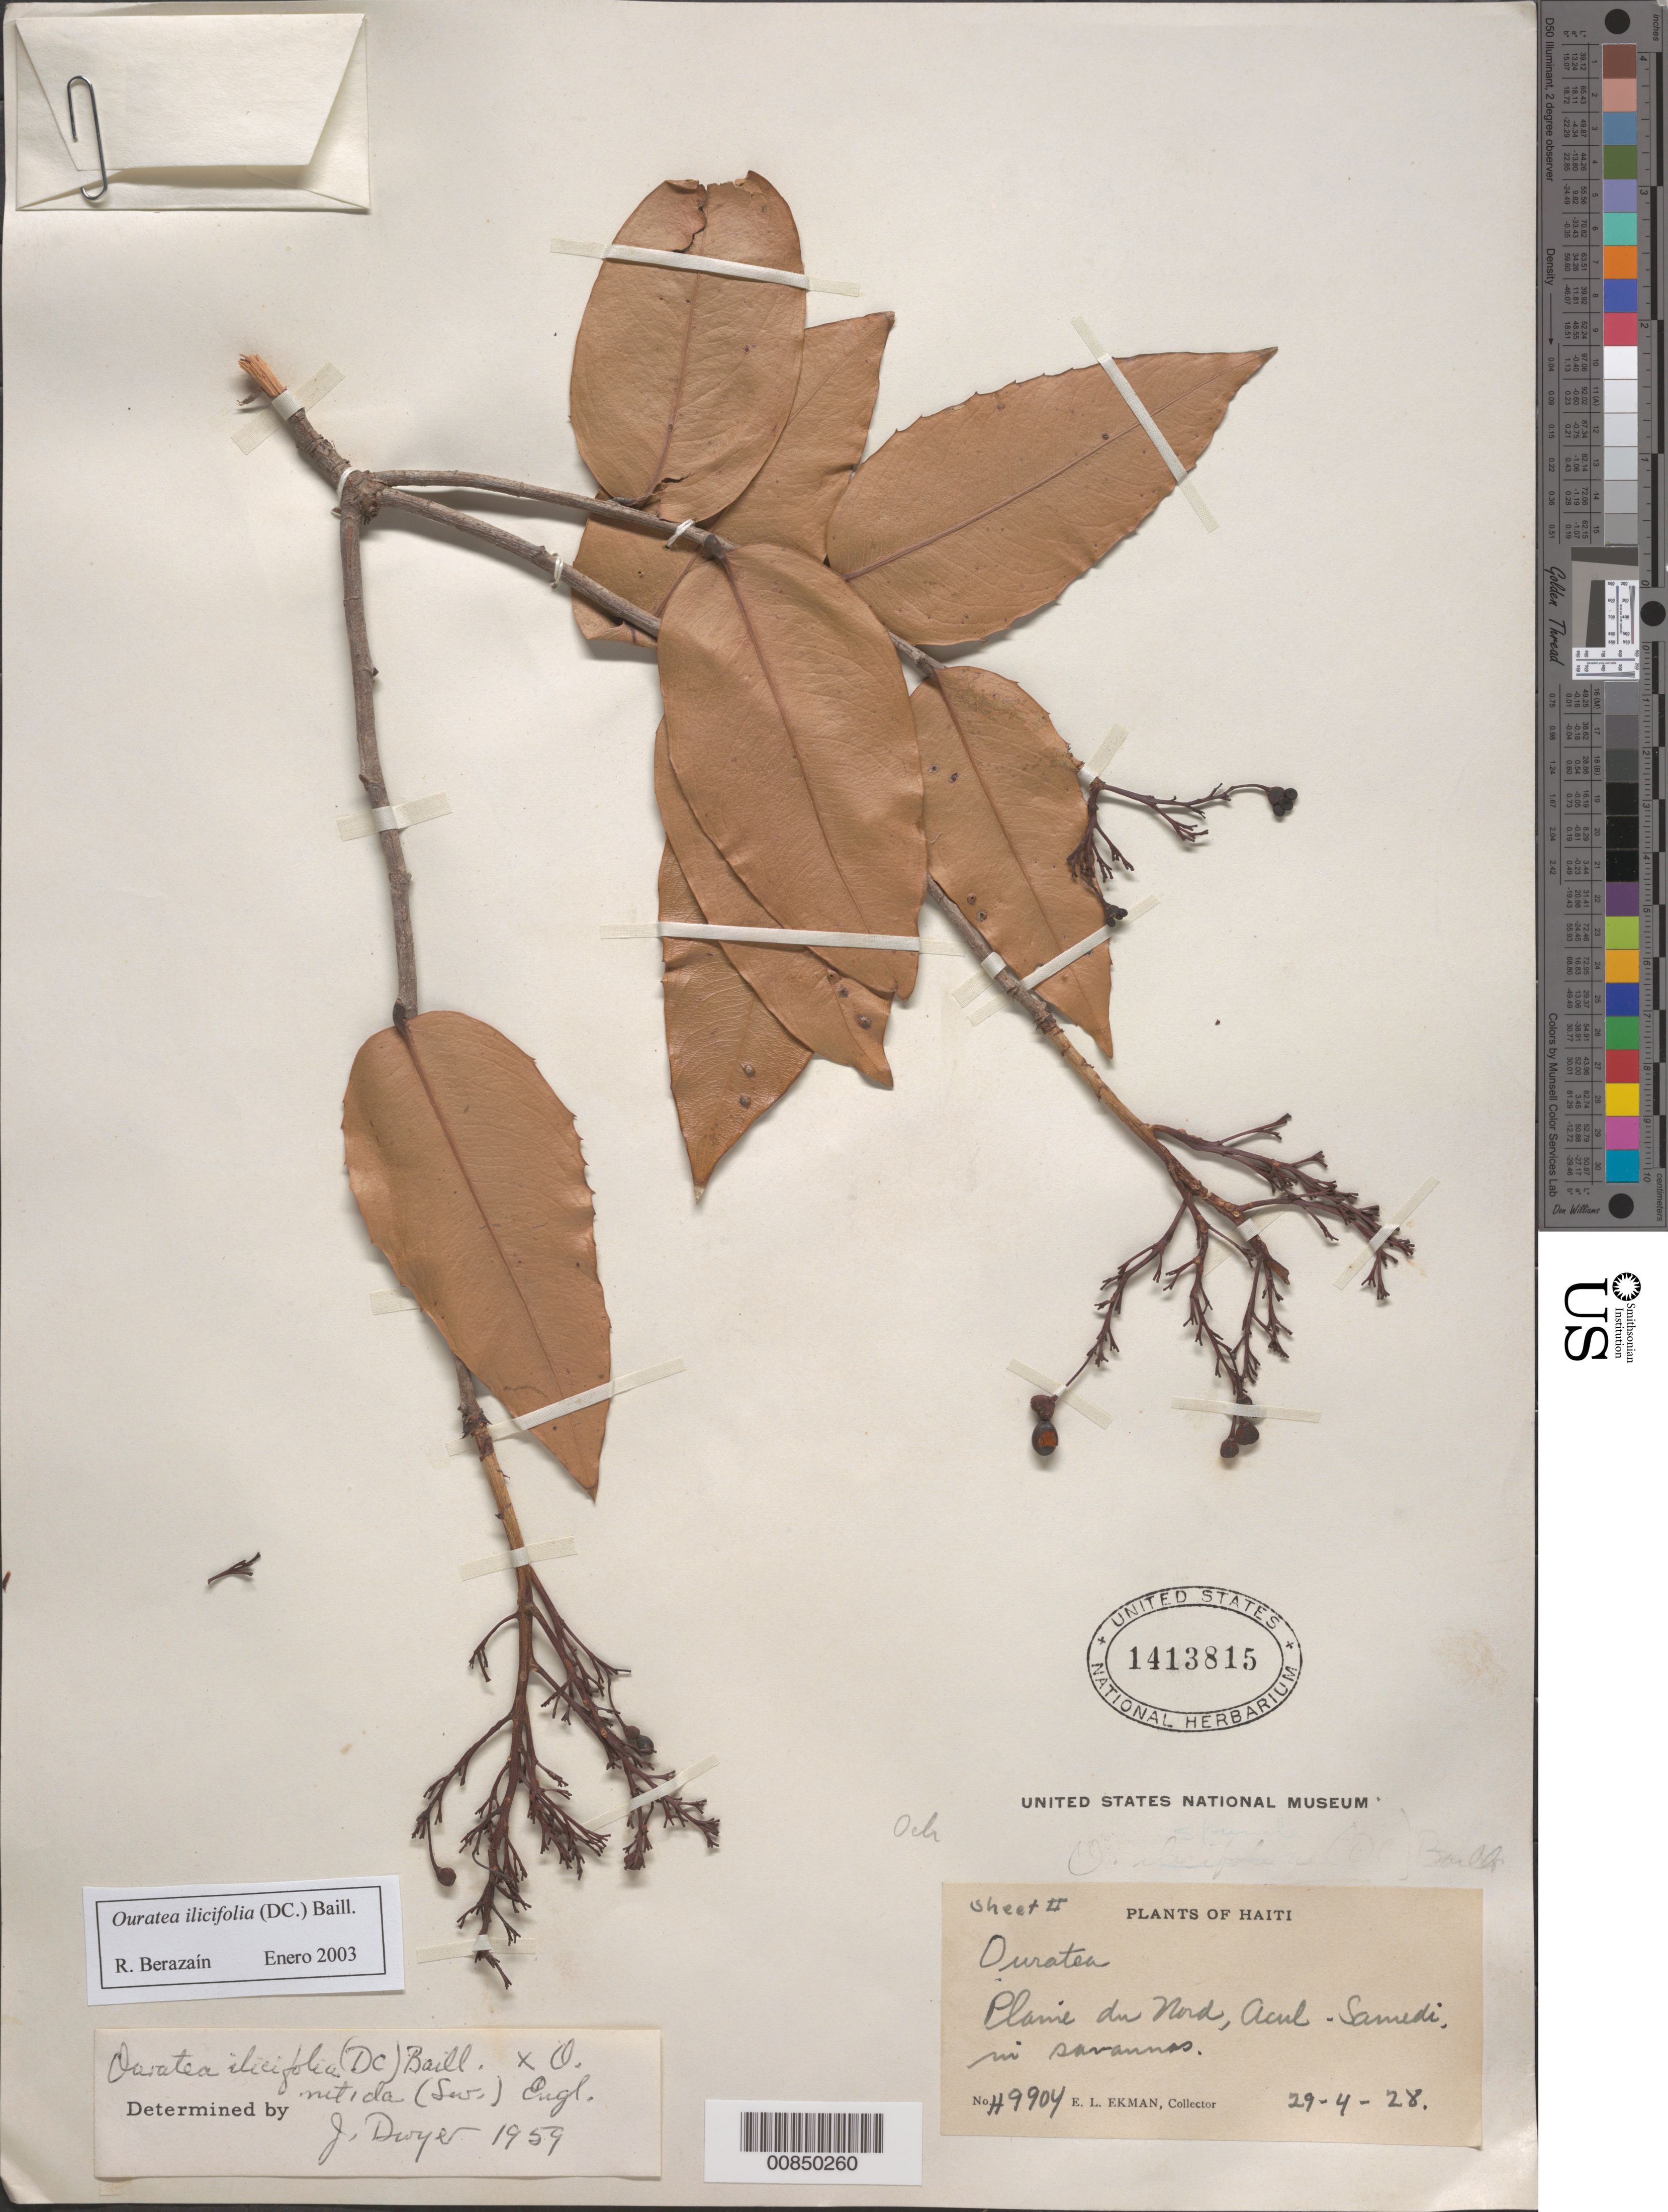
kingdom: Plantae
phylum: Tracheophyta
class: Magnoliopsida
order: Malpighiales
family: Ochnaceae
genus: Ouratea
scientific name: Ouratea ilicifolia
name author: (DC.) Baill.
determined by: Berazaín, R.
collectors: E. L. Ekman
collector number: H 9904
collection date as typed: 29 Apr 1928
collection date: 1928-04-29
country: Haiti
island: Hispaniola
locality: Plaine du Nord, Acul-Samedi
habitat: In savannas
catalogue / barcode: US 1413815